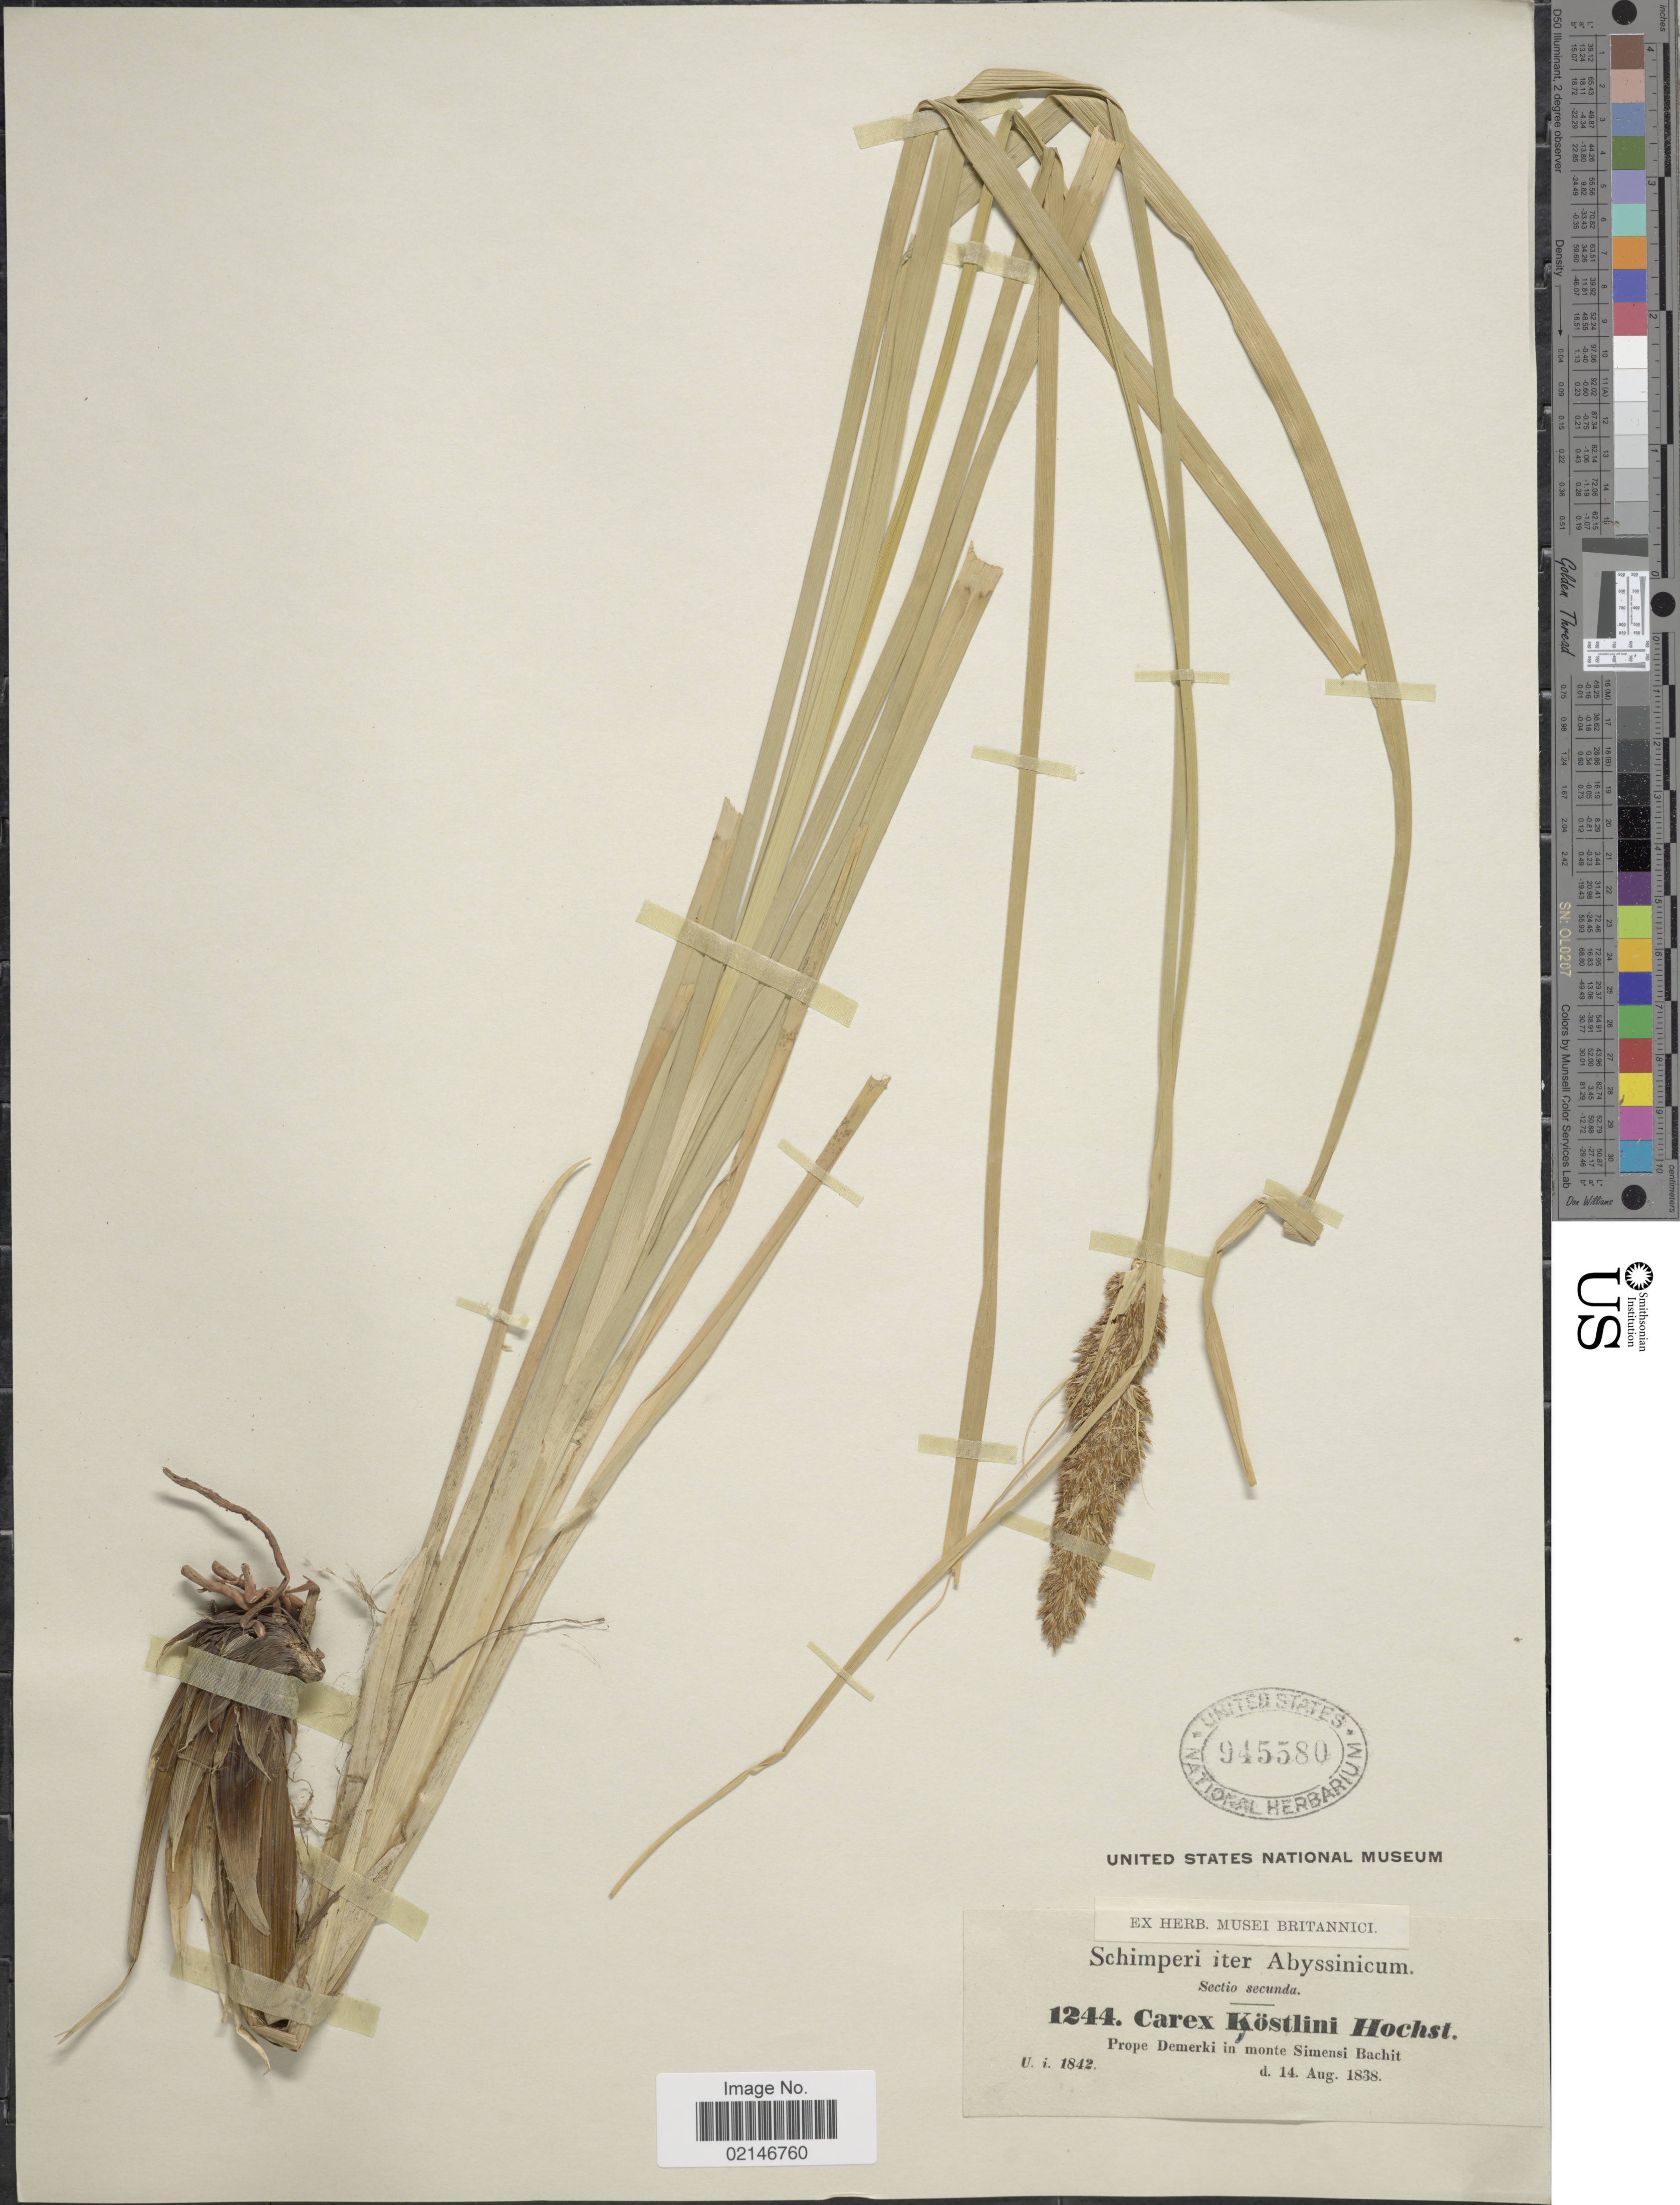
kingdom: Plantae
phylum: Tracheophyta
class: Liliopsida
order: Poales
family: Cyperaceae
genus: Carex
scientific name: Carex koestlinii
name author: Hochst. ex Steud.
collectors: -. Schimper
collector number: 1244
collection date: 1838-08-14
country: Eritrea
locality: Abyssinicum, Prope Demerki in monte Simensi Bachit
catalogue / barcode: US 945580